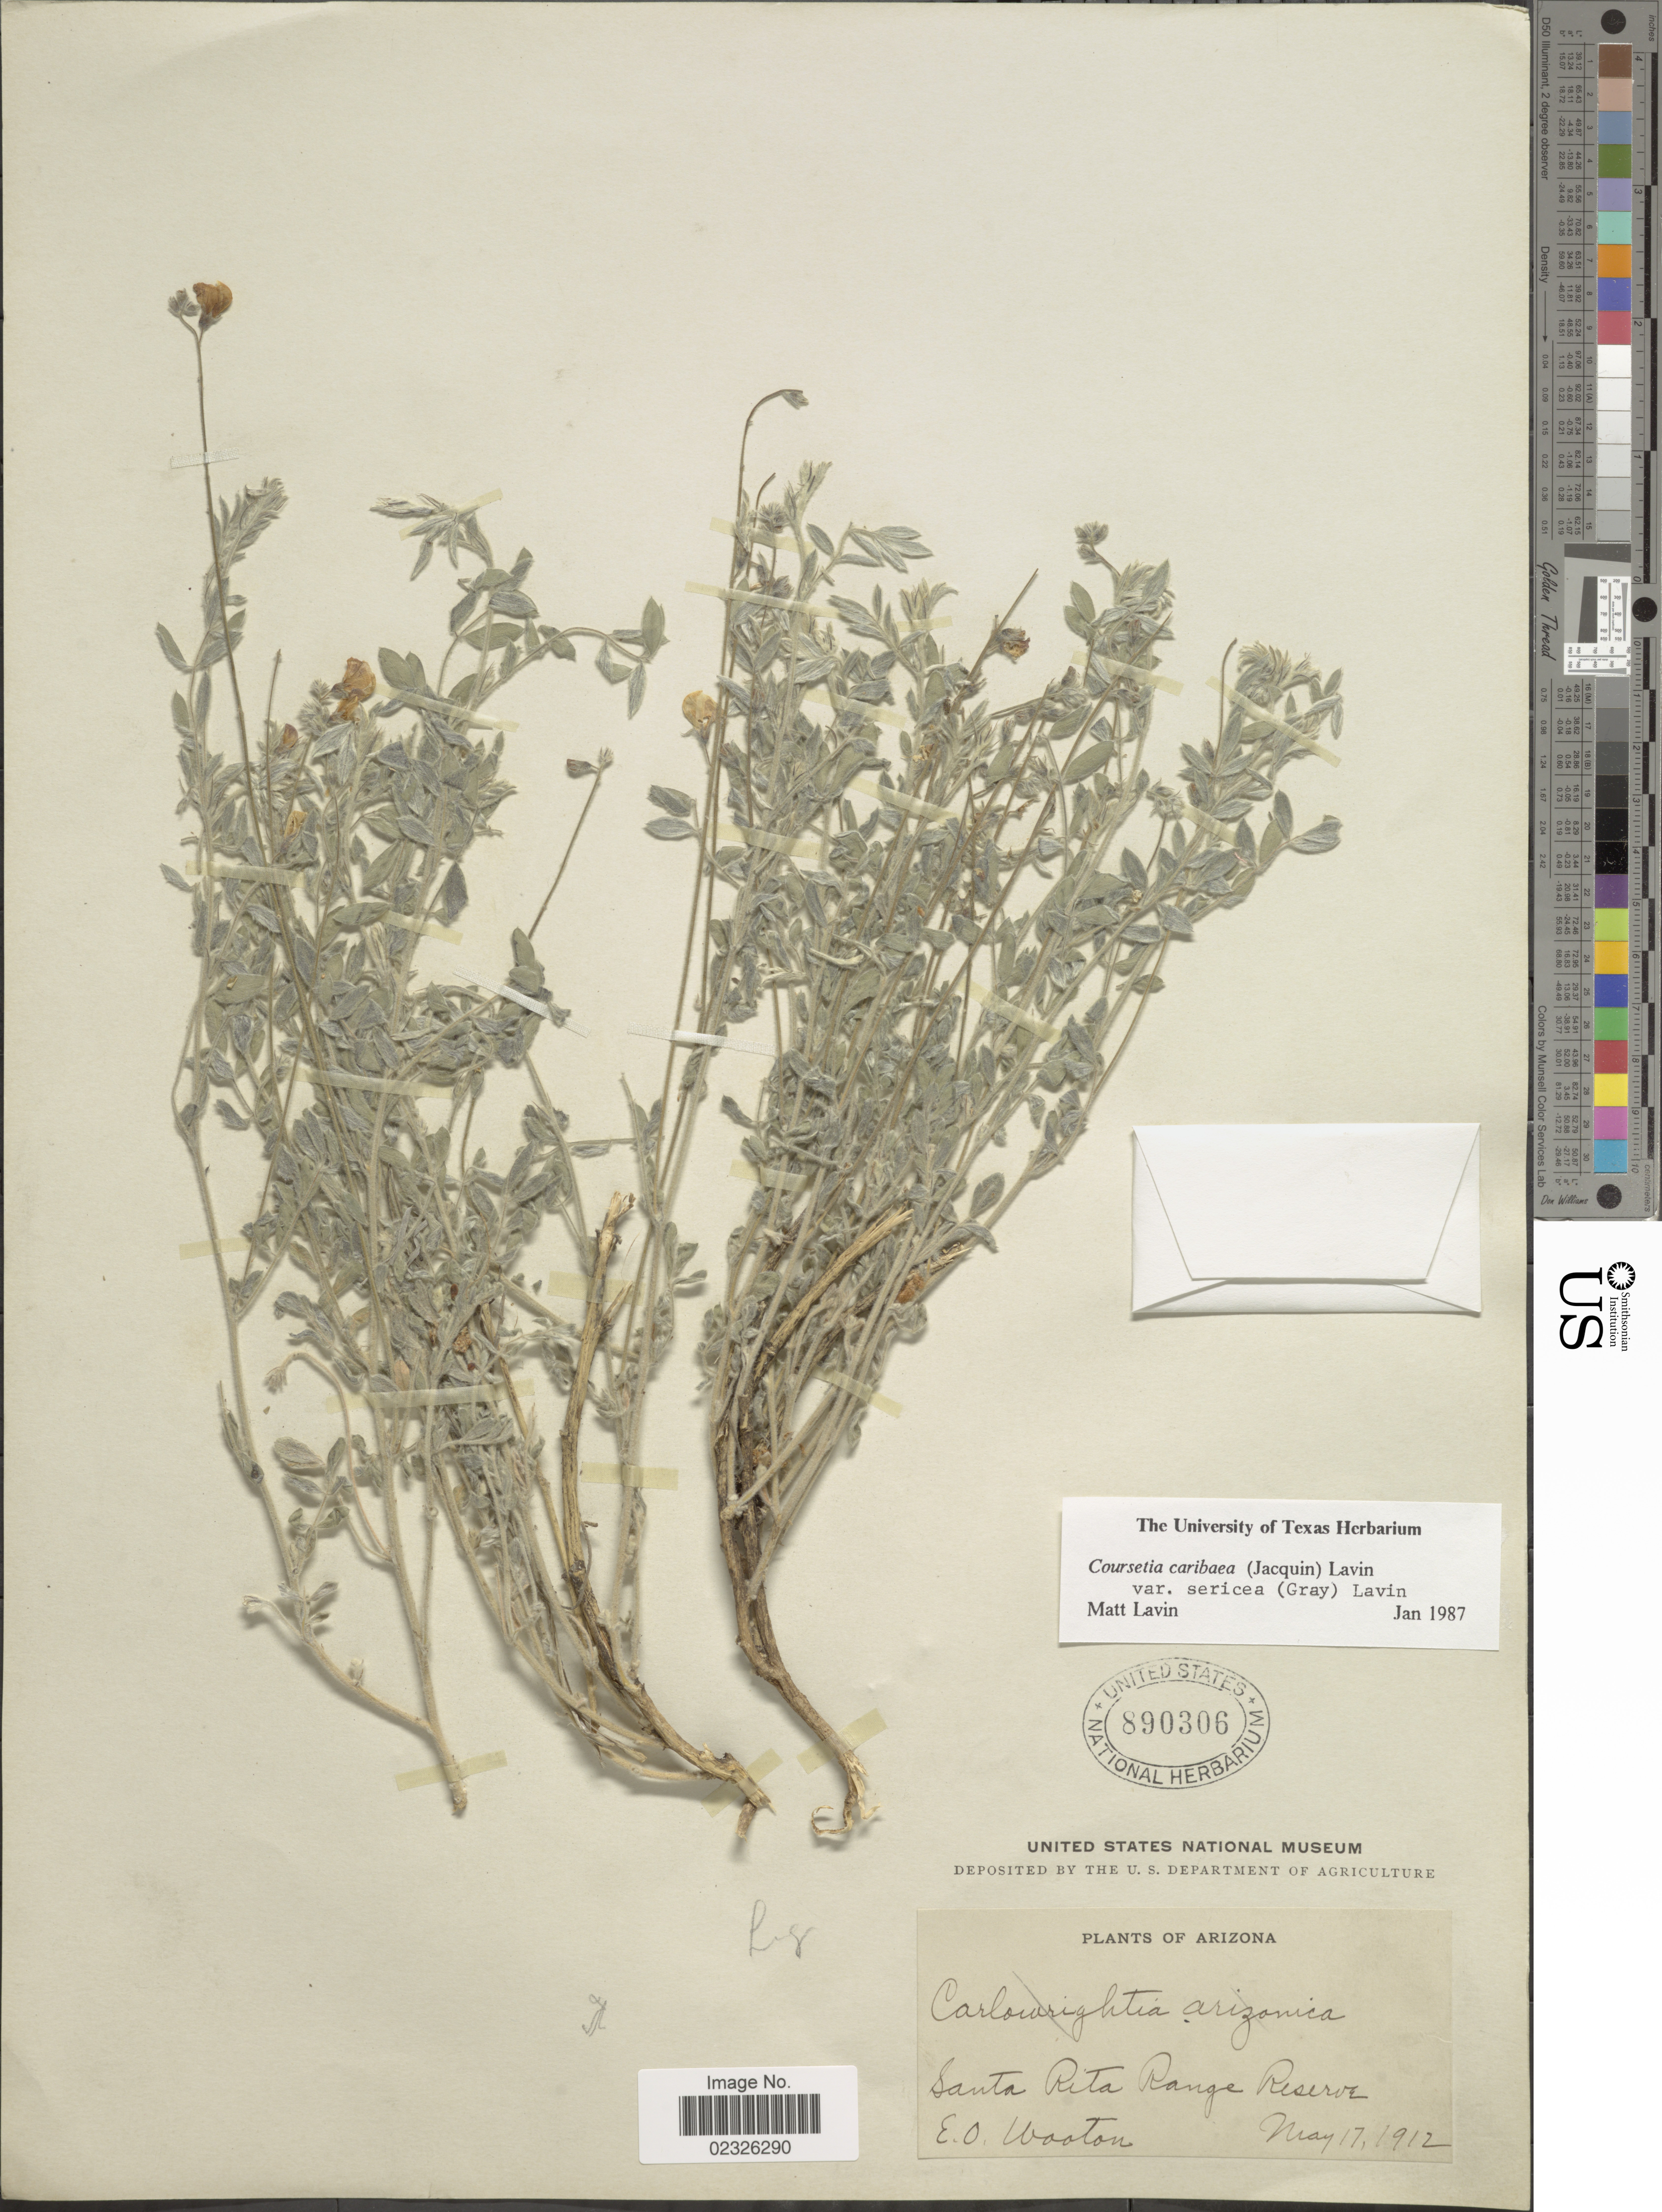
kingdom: Plantae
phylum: Tracheophyta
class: Magnoliopsida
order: Fabales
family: Fabaceae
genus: Coursetia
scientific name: Coursetia caribaea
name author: (Jacq.) Lavin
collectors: E. O. Wooton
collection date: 1912-05-17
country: United States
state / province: Arizona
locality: Santa Rita Range Reserve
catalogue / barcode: US 890306